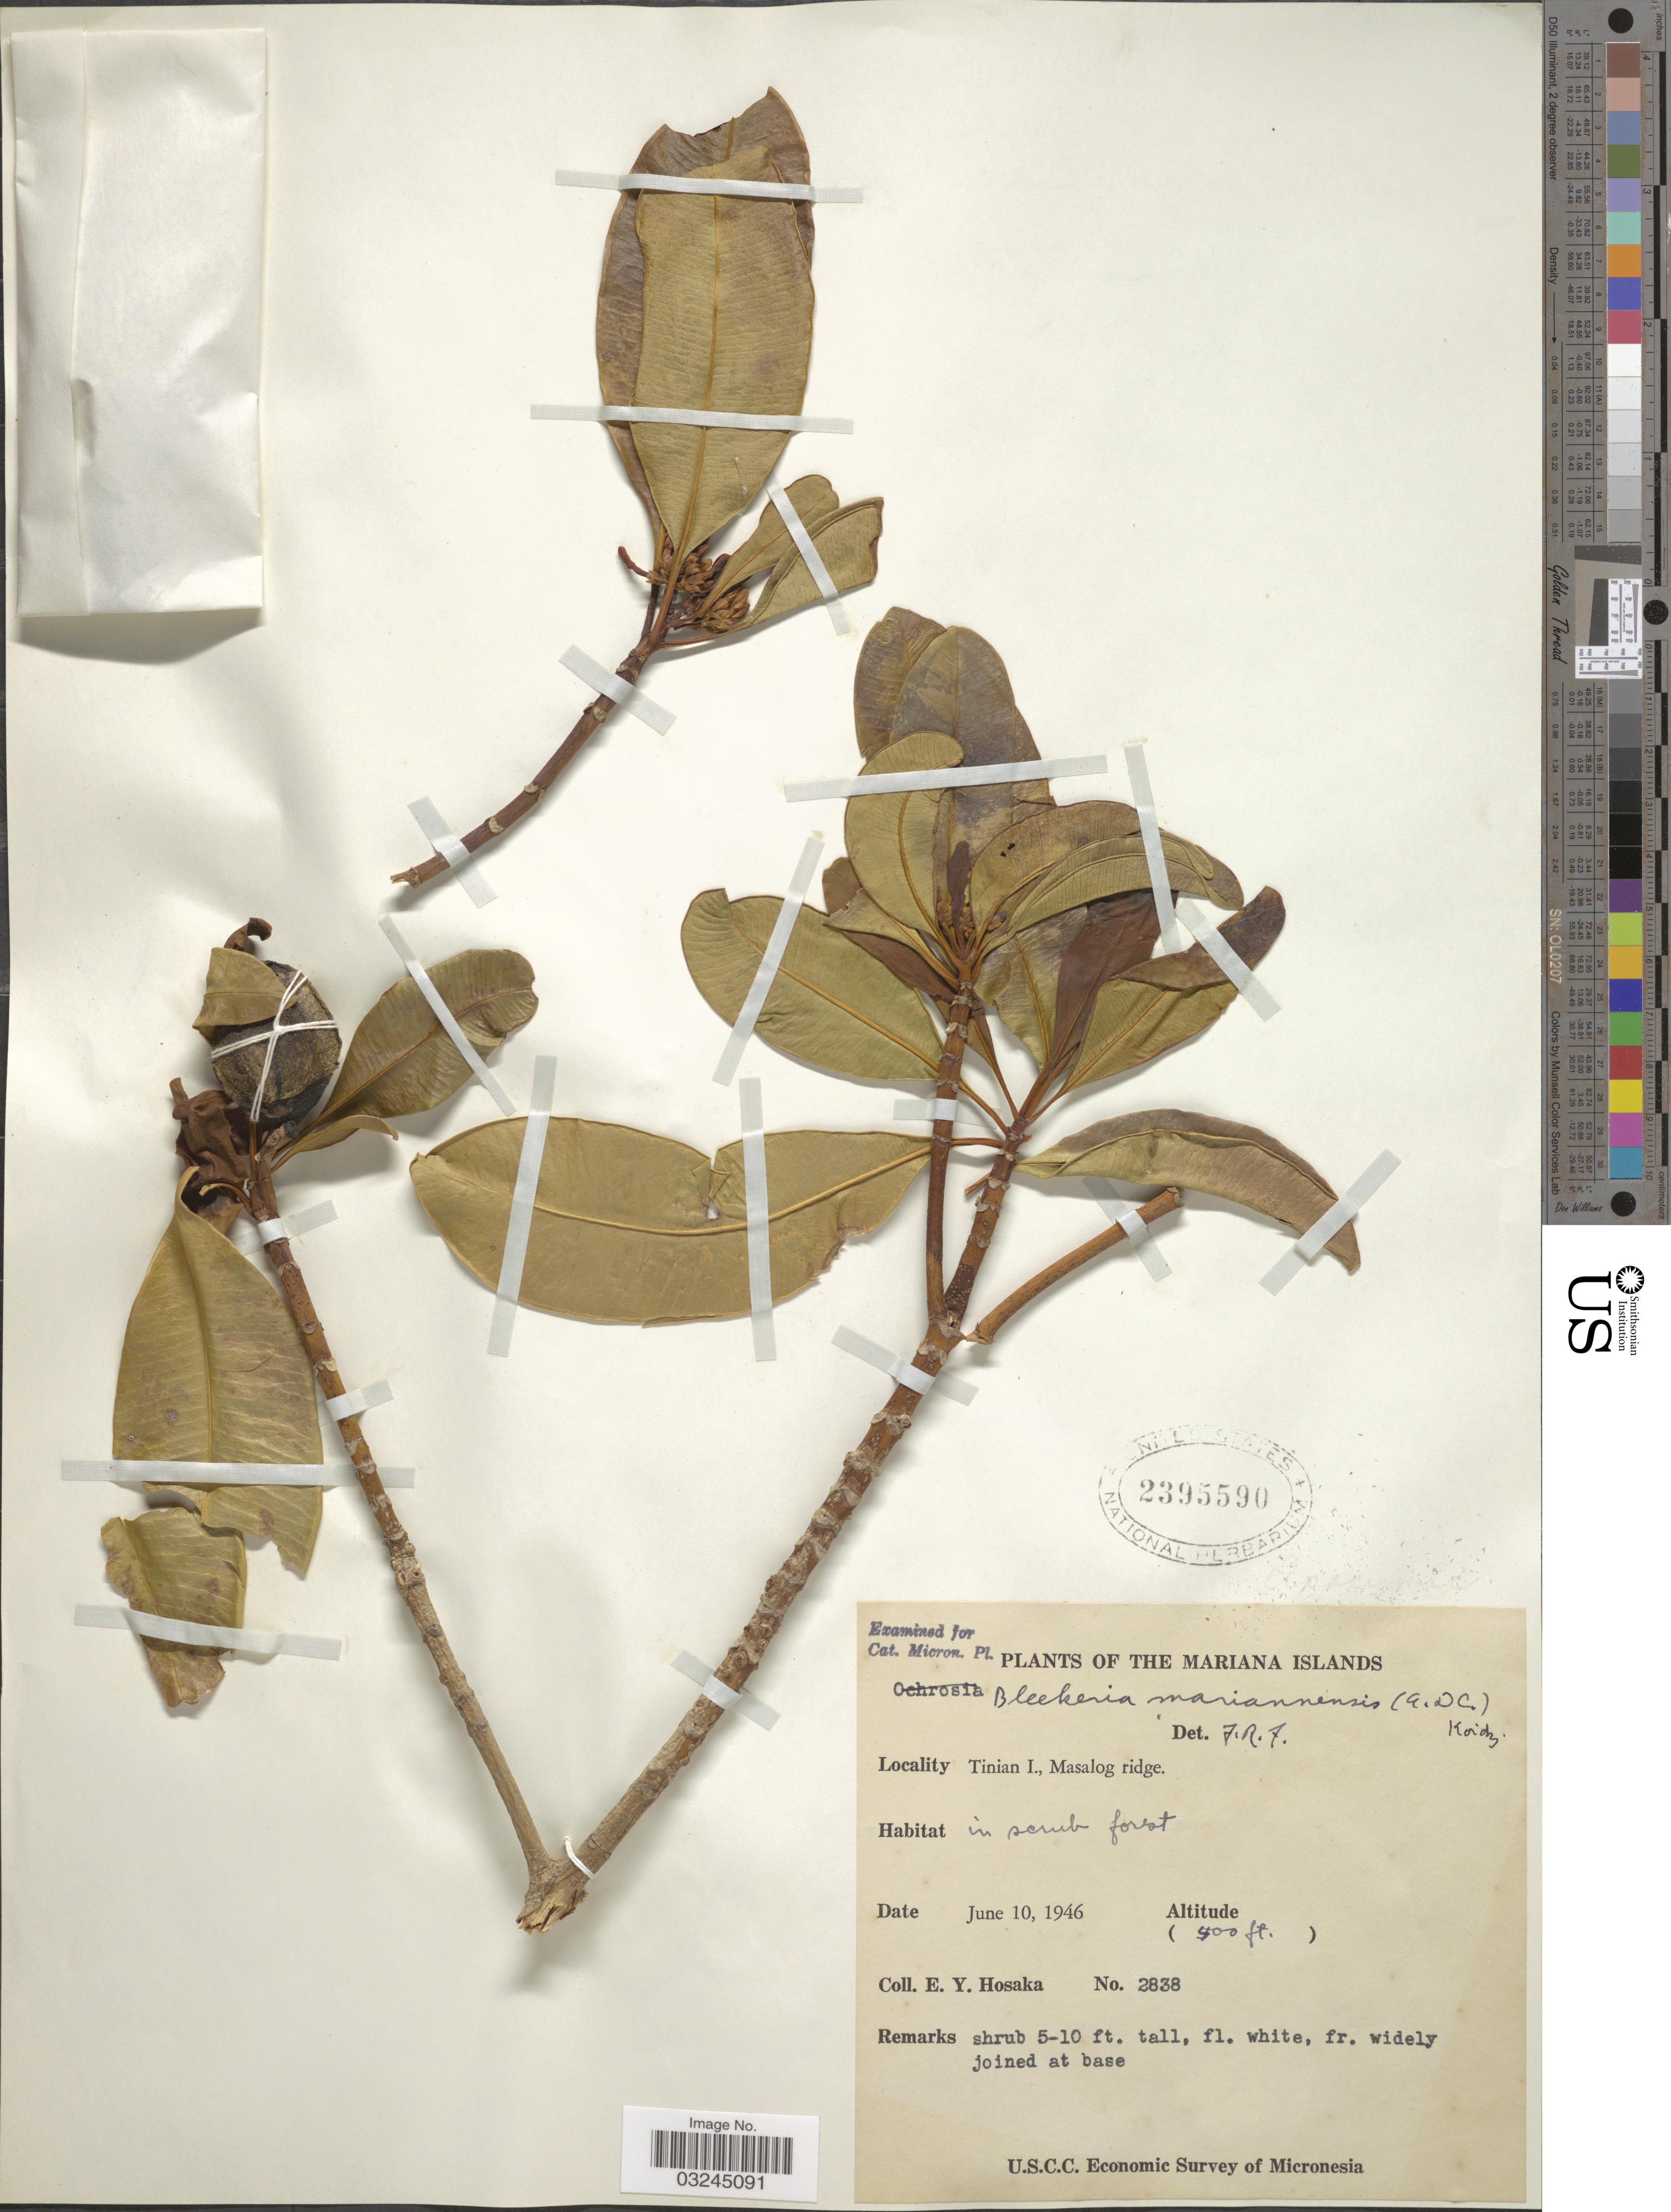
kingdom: Plantae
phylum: Tracheophyta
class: Magnoliopsida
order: Gentianales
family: Apocynaceae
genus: Ochrosia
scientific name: Ochrosia mariannensis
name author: A. DC.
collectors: E. Y. Hosaka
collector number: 2838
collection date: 1946-06-10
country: Northern Mariana Islands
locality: The Mariana Islands. Tinian I., Masalog ridge.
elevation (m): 152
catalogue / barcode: US 2395590